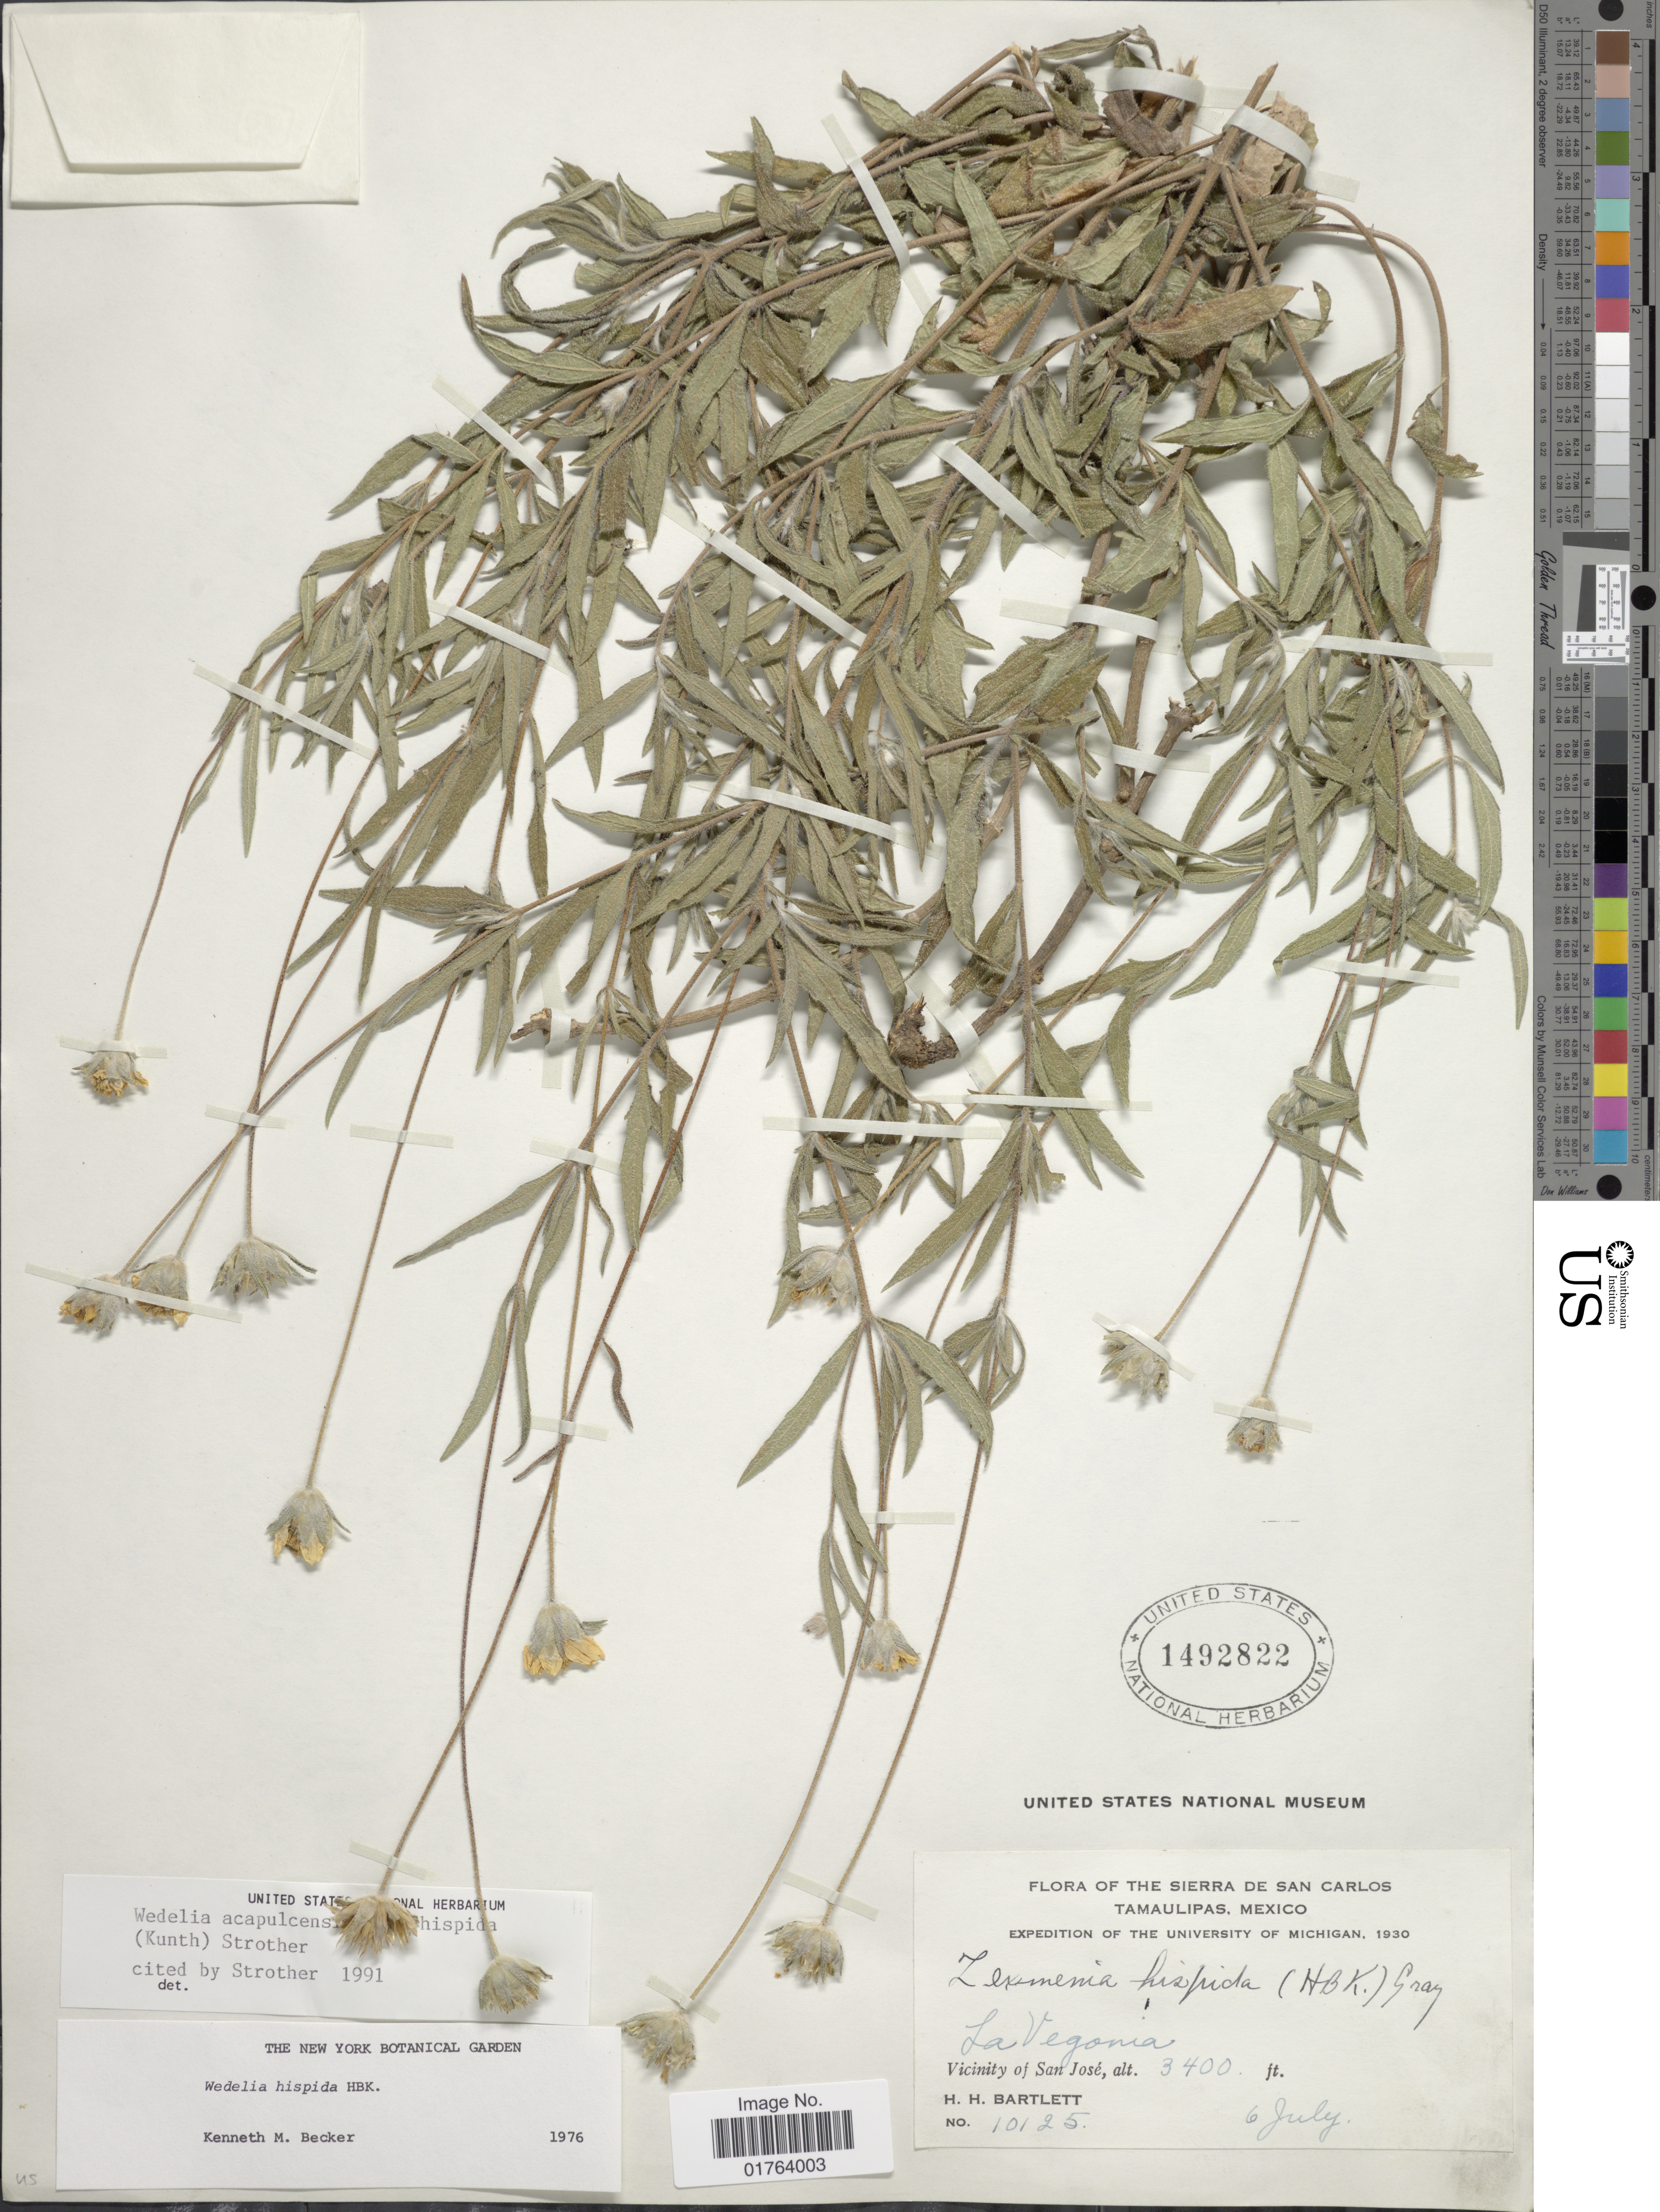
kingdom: Plantae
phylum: Tracheophyta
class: Magnoliopsida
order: Asterales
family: Asteraceae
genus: Wedelia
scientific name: Wedelia acapulcensis var. hispida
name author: (Kunth) Strother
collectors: H. H. Bartlett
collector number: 10125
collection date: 1930-07-06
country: Mexico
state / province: Tamaulipas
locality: Sierra de San Carlos. Vicinity of San Jose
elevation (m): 1036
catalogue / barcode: US 1492822